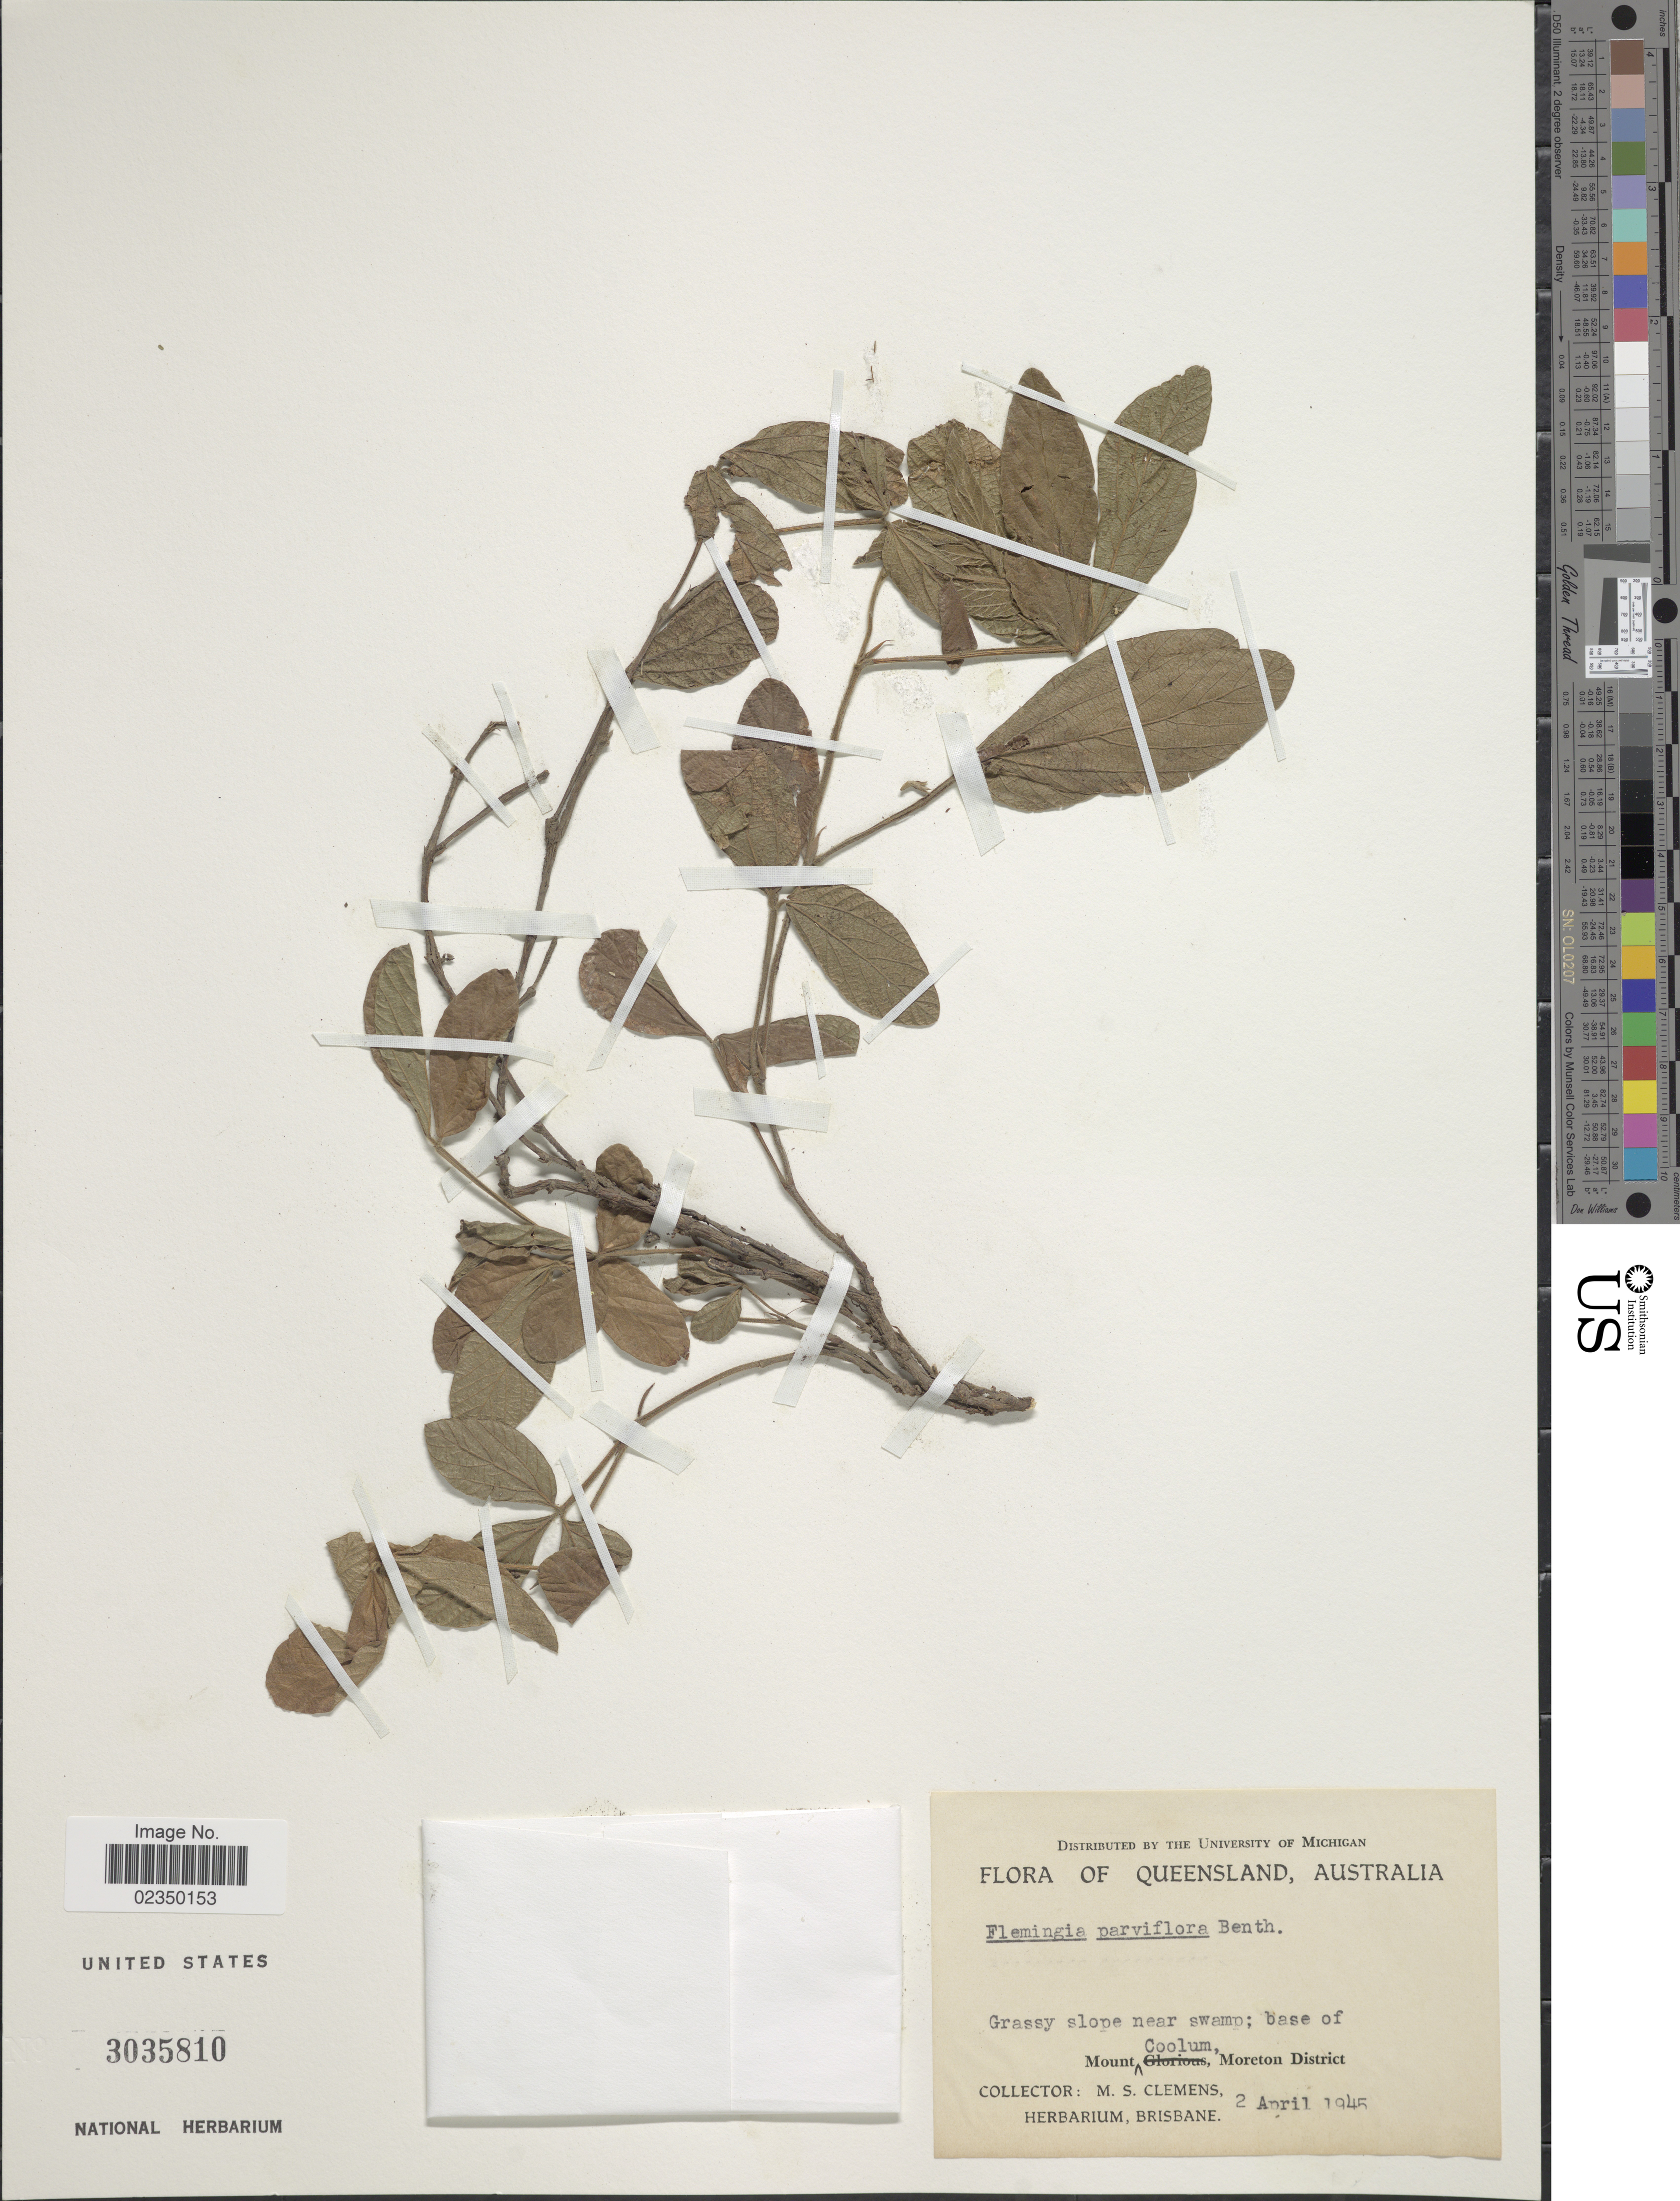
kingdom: Plantae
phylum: Tracheophyta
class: Magnoliopsida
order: Fabales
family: Fabaceae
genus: Flemingia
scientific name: Flemingia parviflora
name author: Benth.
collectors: M. S. Clemens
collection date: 1945-04-02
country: Australia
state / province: Queensland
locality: Base of Mount Coolum, Moreton District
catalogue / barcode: US 3035810